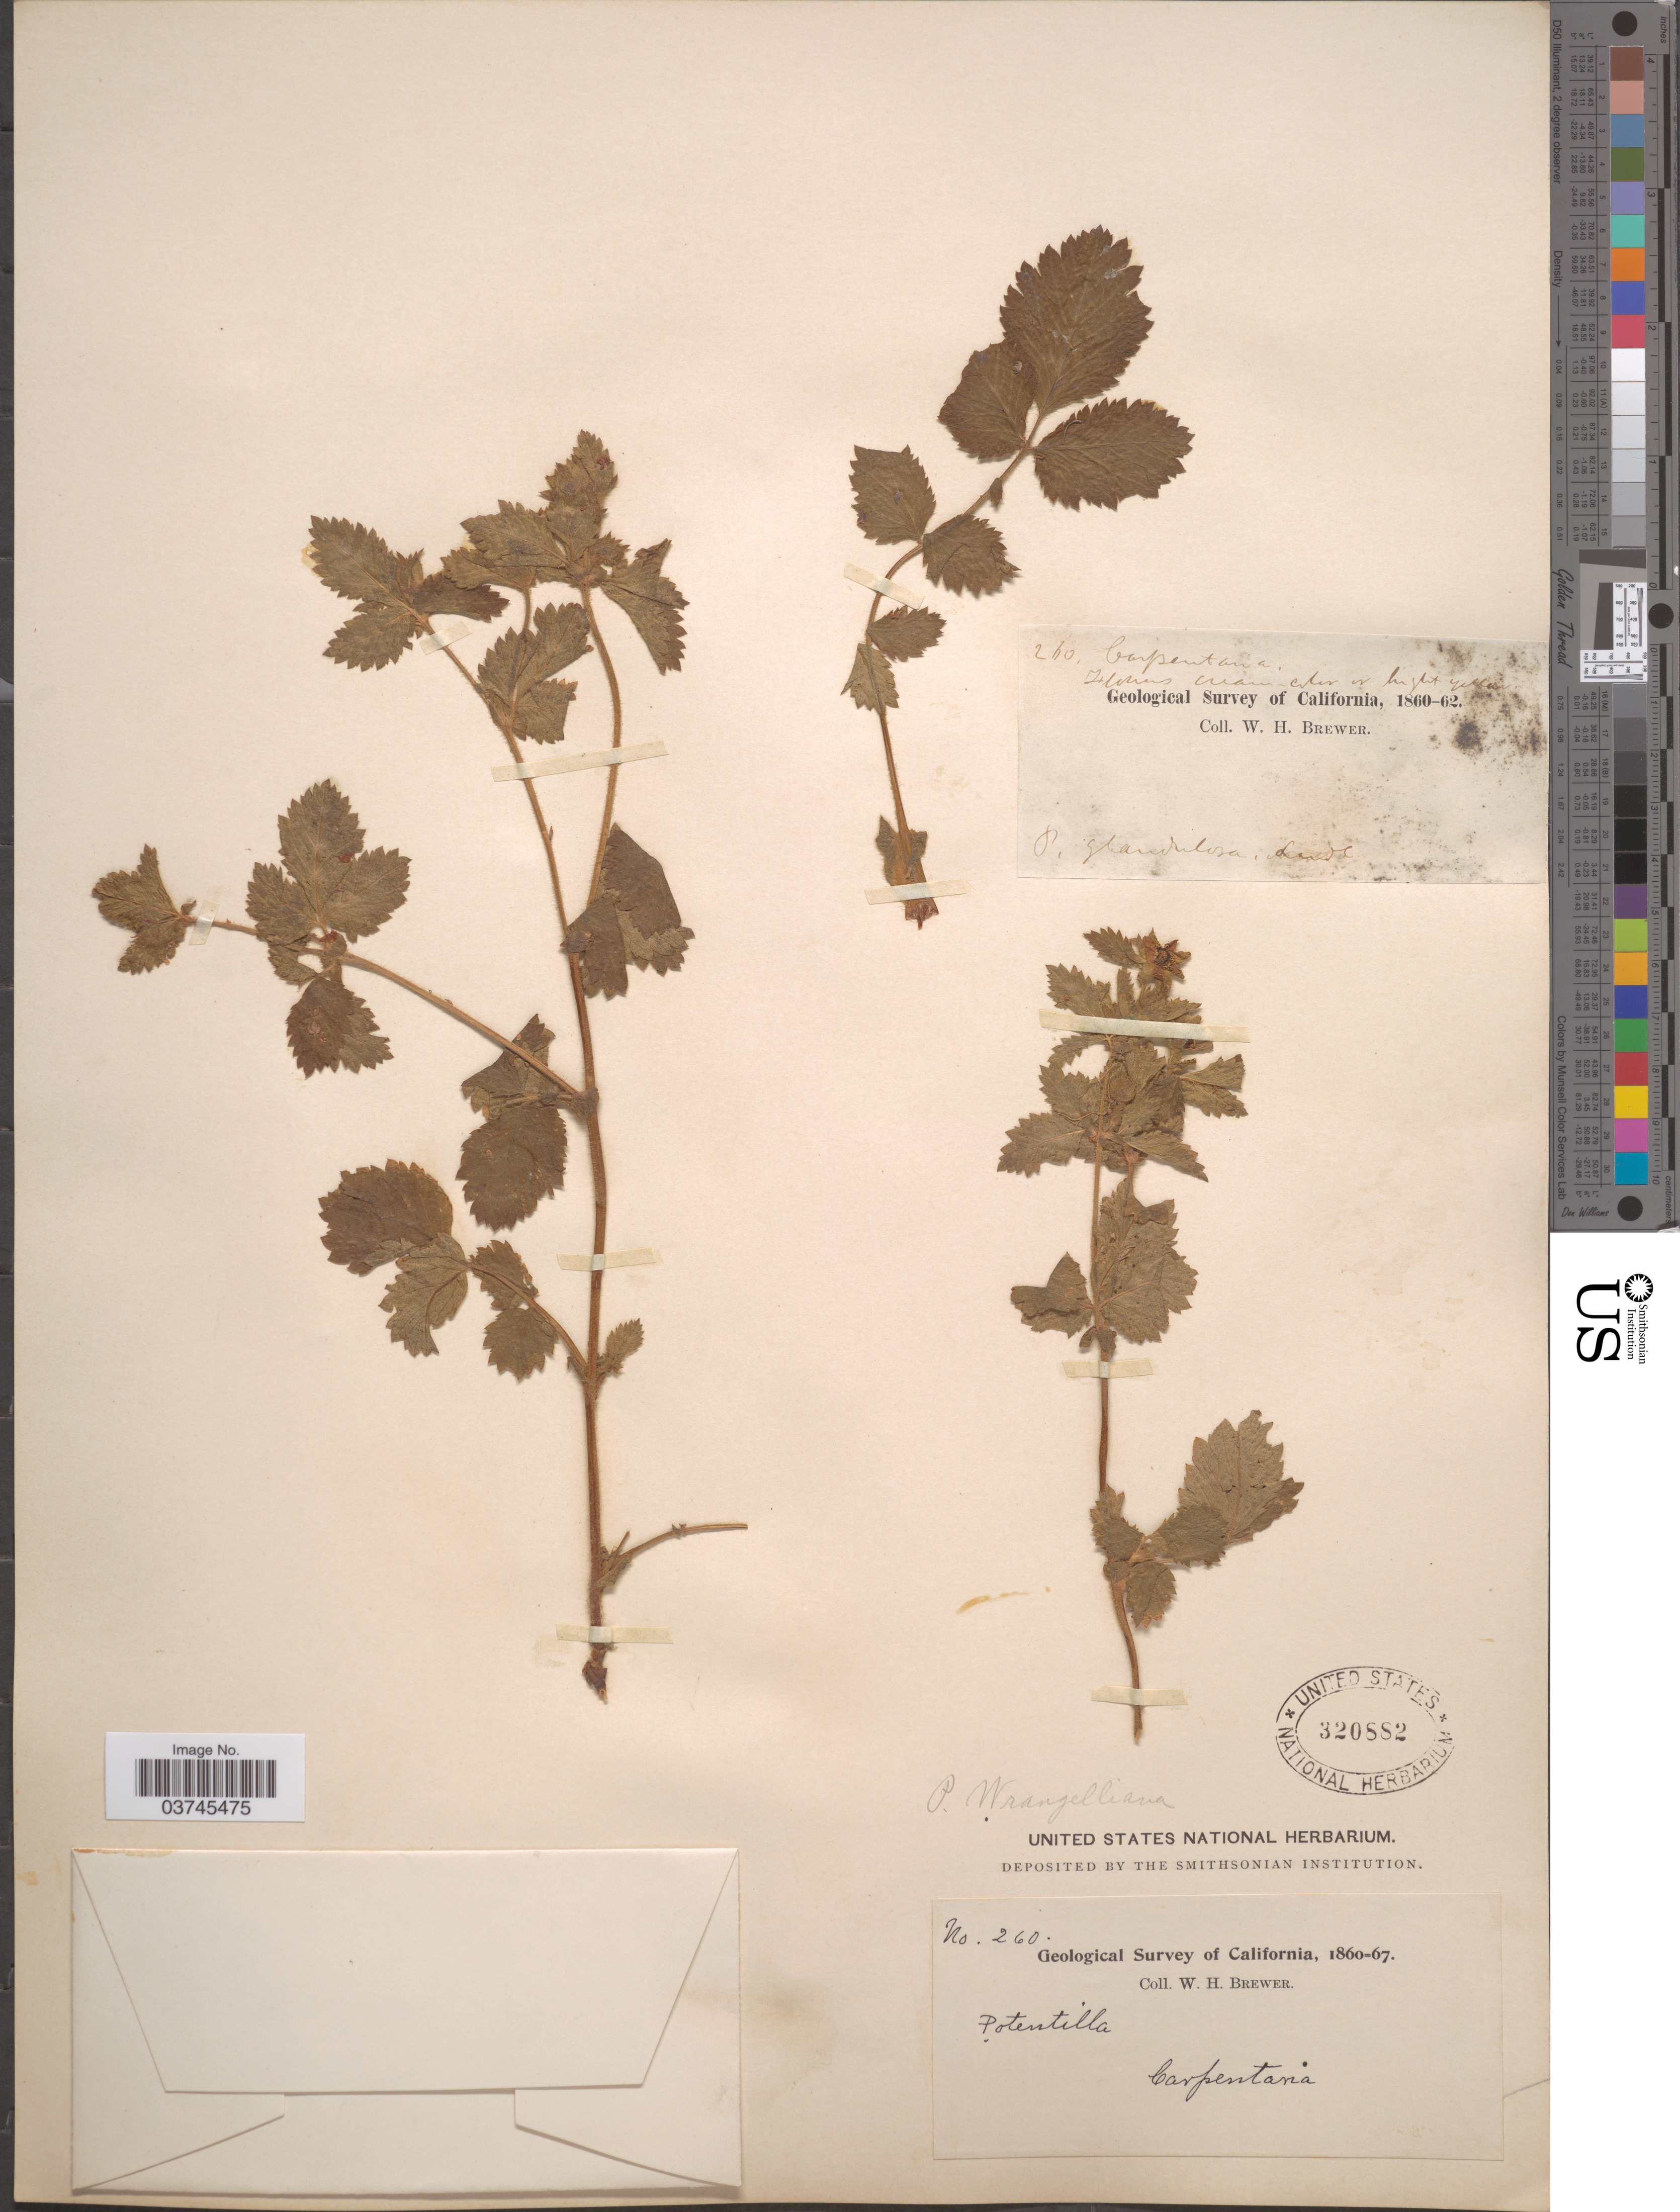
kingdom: Plantae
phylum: Tracheophyta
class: Magnoliopsida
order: Rosales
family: Rosaceae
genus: Drymocallis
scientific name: Drymocallis glandulosa var. wrangelliana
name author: (Greene) Ertter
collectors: W. H. Brewer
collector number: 260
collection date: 1860/1867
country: United States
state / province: California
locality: Carpentaria.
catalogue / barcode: US 320882